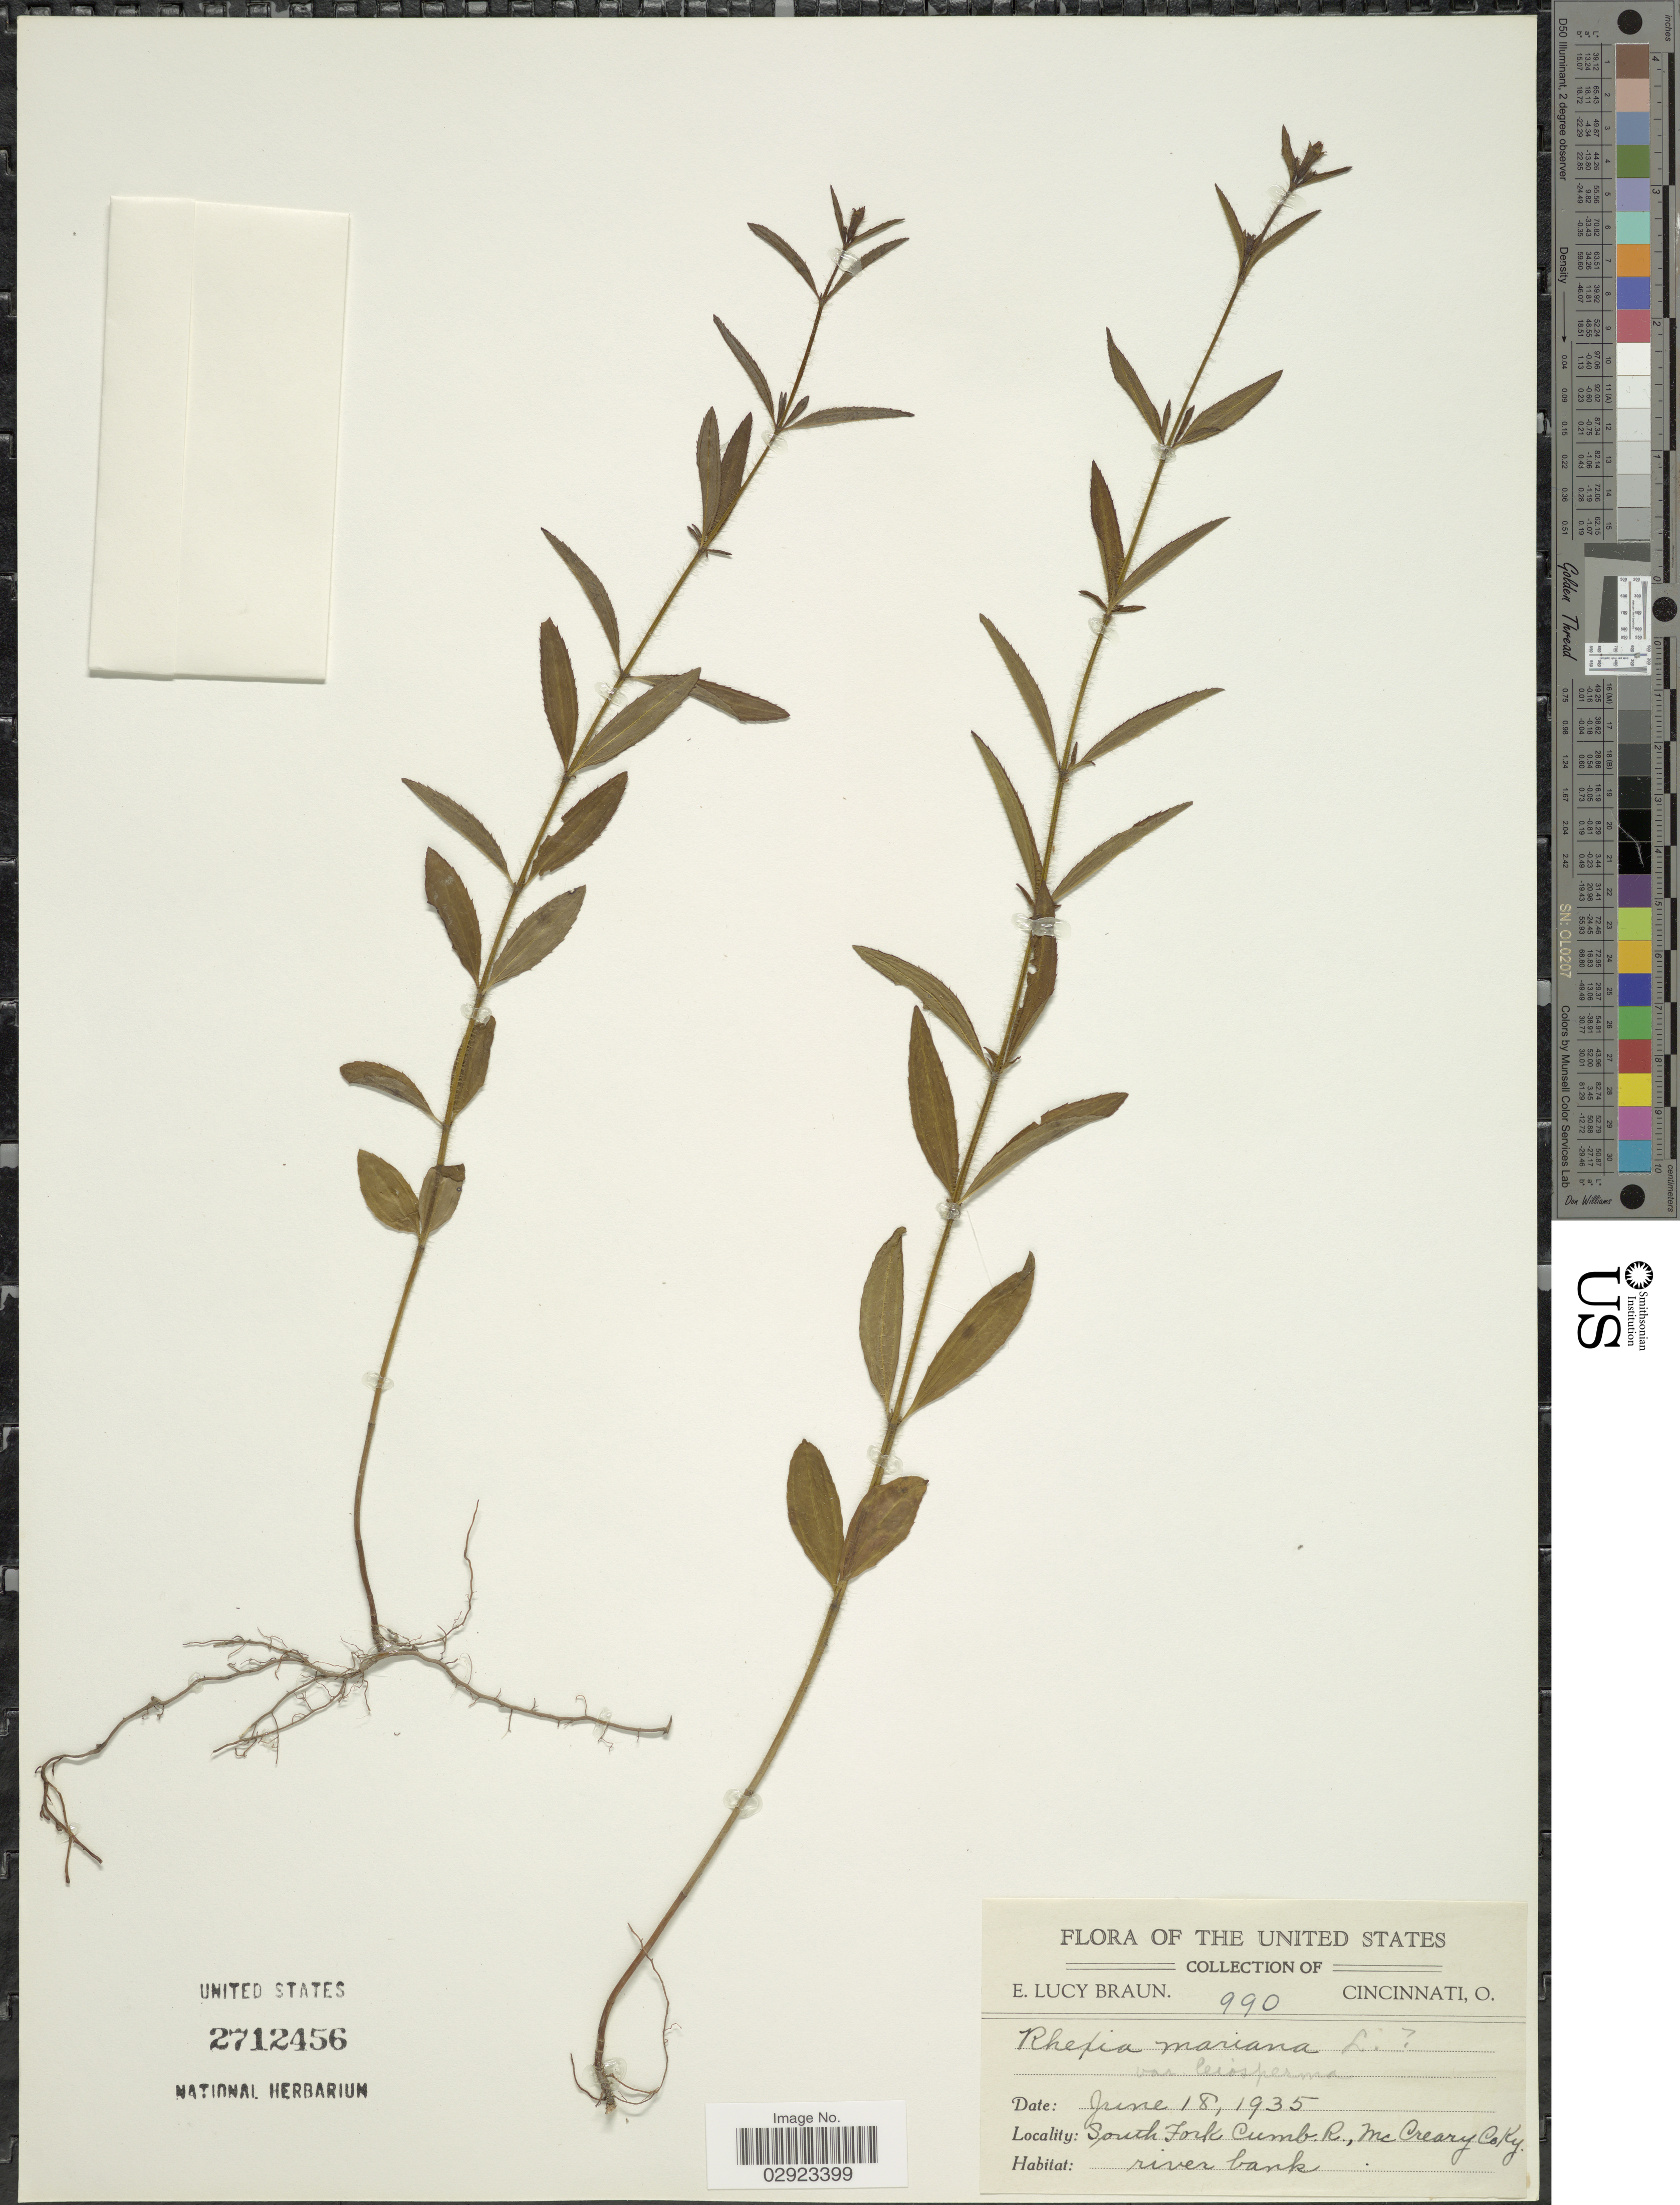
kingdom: Plantae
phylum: Tracheophyta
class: Magnoliopsida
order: Myrtales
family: Melastomataceae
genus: Rhexia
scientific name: Rhexia mariana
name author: L.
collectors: E. L. Braun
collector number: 990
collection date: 1935-06-18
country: United States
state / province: Kentucky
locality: South Fork, Cumb R., McCreary Co.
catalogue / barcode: US 2712456